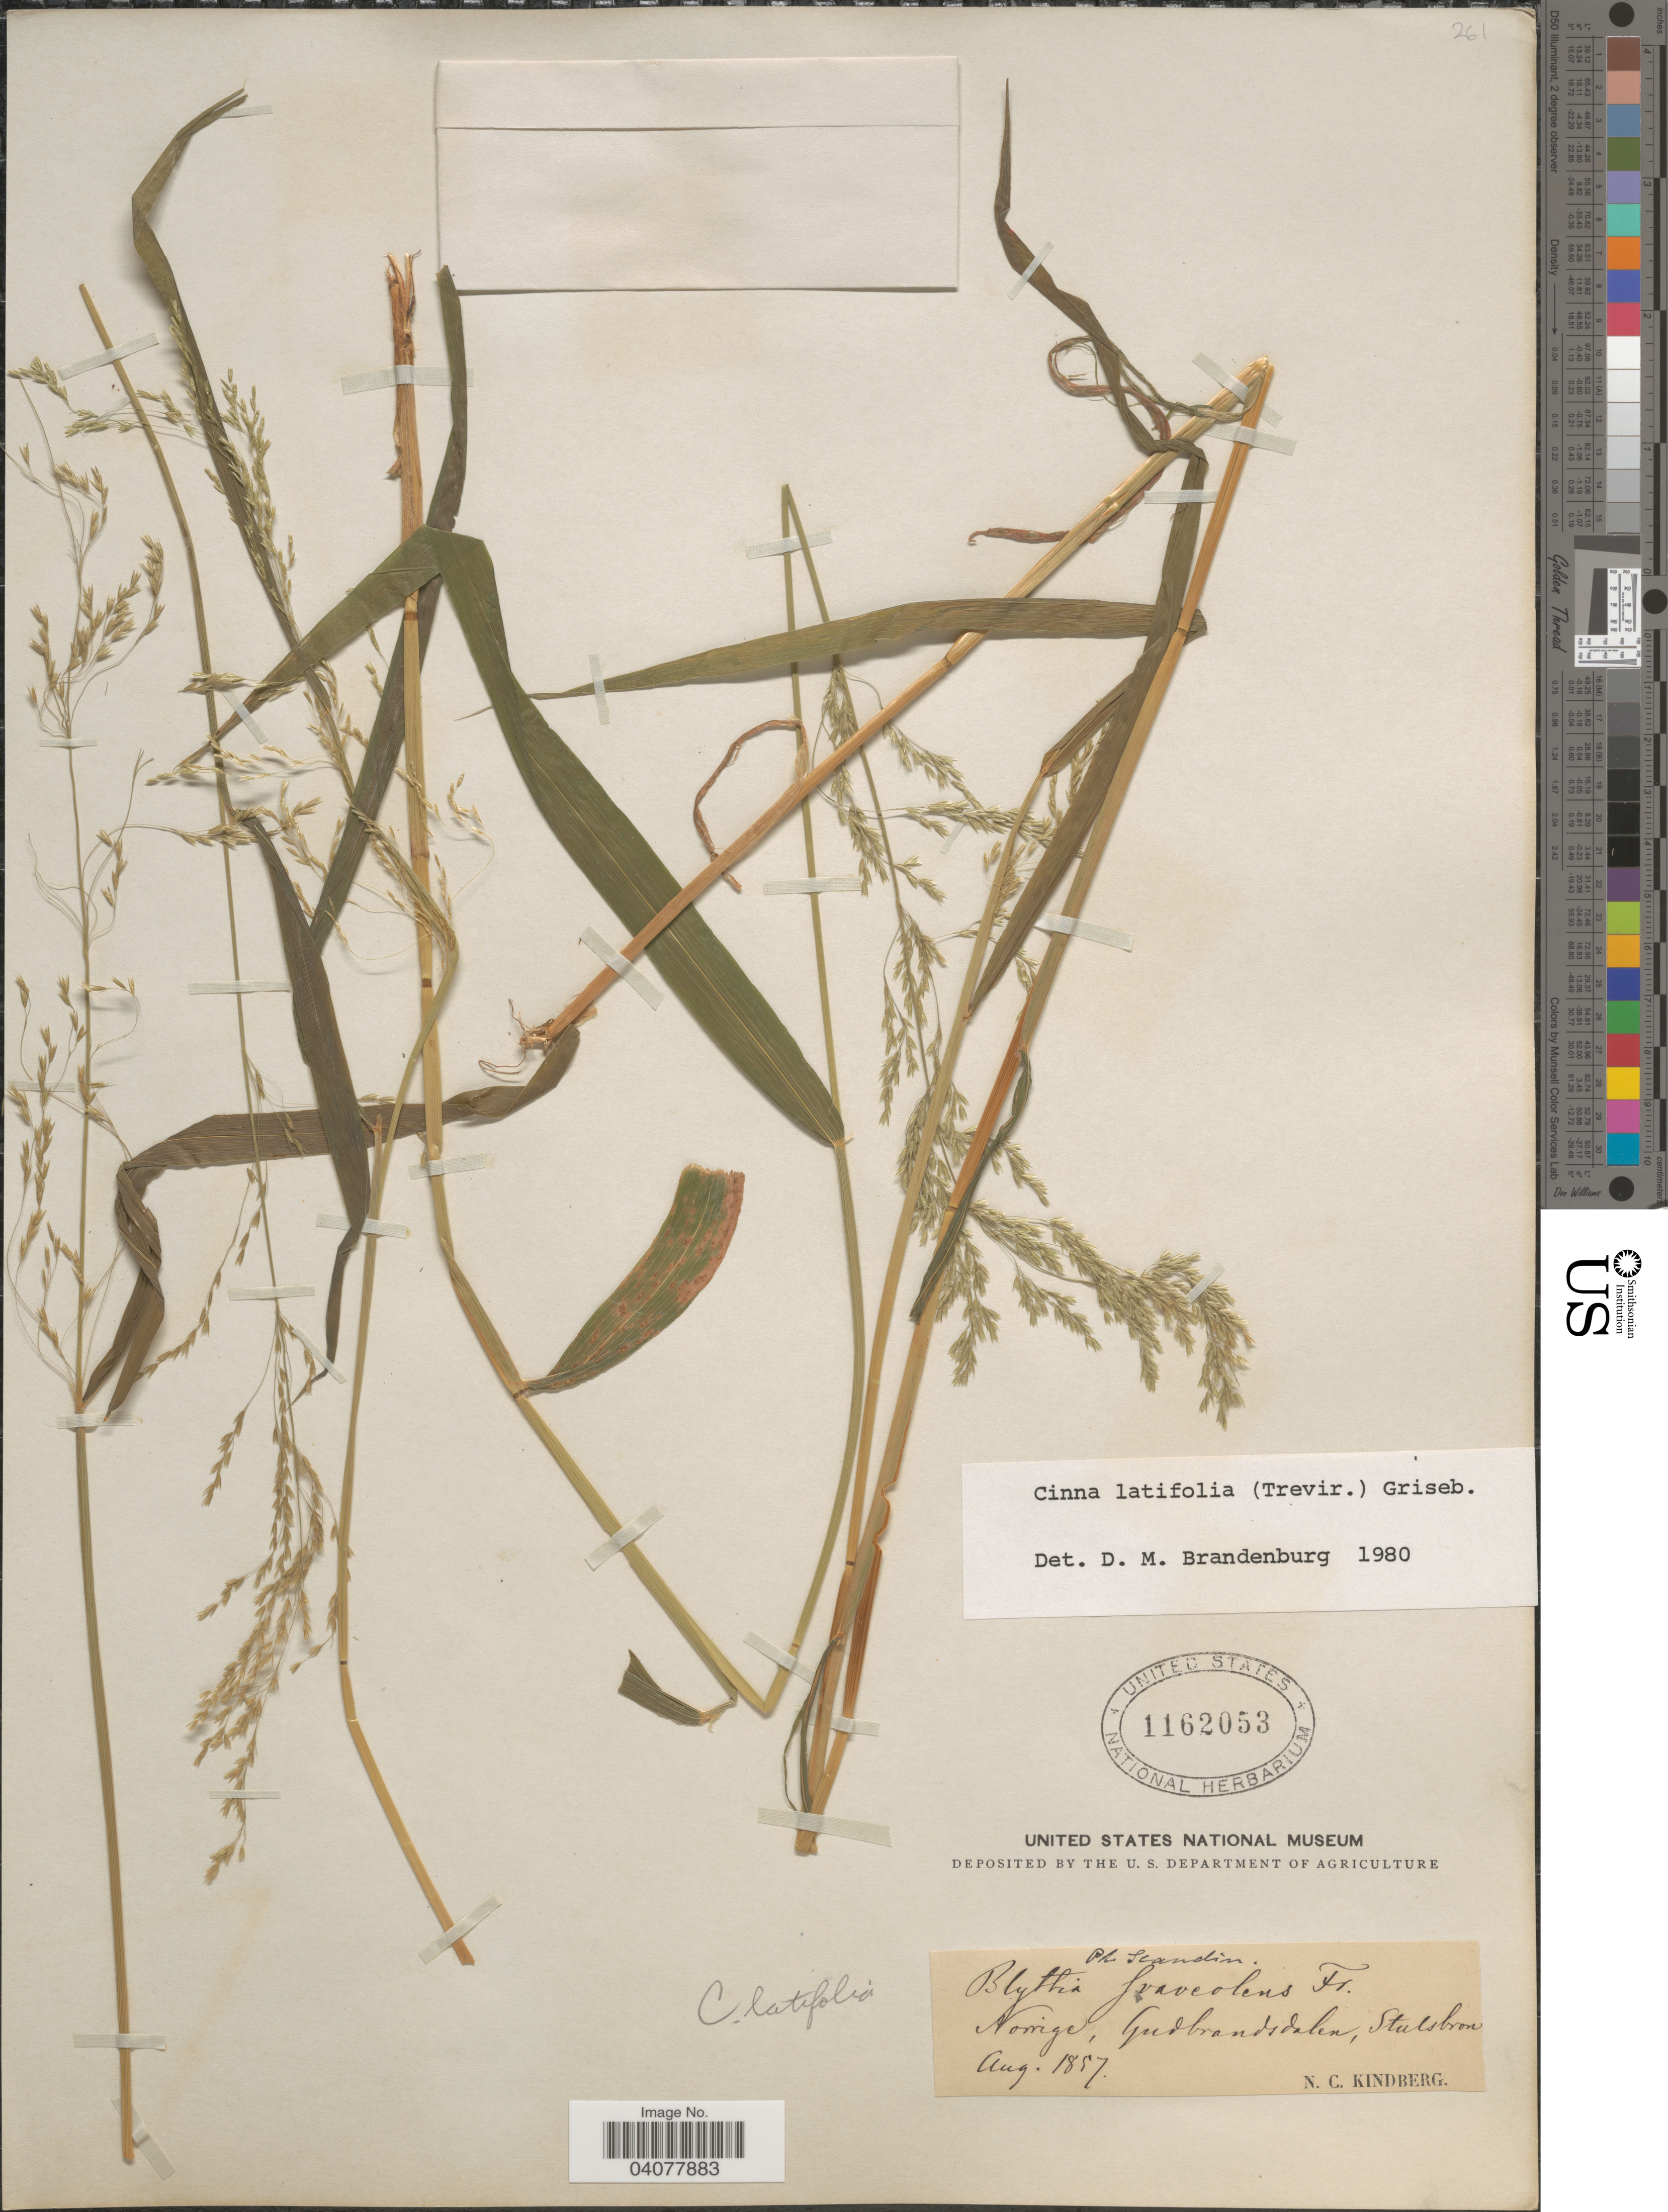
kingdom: Plantae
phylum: Tracheophyta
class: Liliopsida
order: Poales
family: Poaceae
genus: Cinna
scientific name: Cinna latifolia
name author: (Trevir. ex Goeppert) Griseb.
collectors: N. C. Kindberg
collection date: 1857-08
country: Norway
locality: Scandin. Norvège, Gudbrandsdalen, Stulsbron.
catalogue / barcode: US 1162053